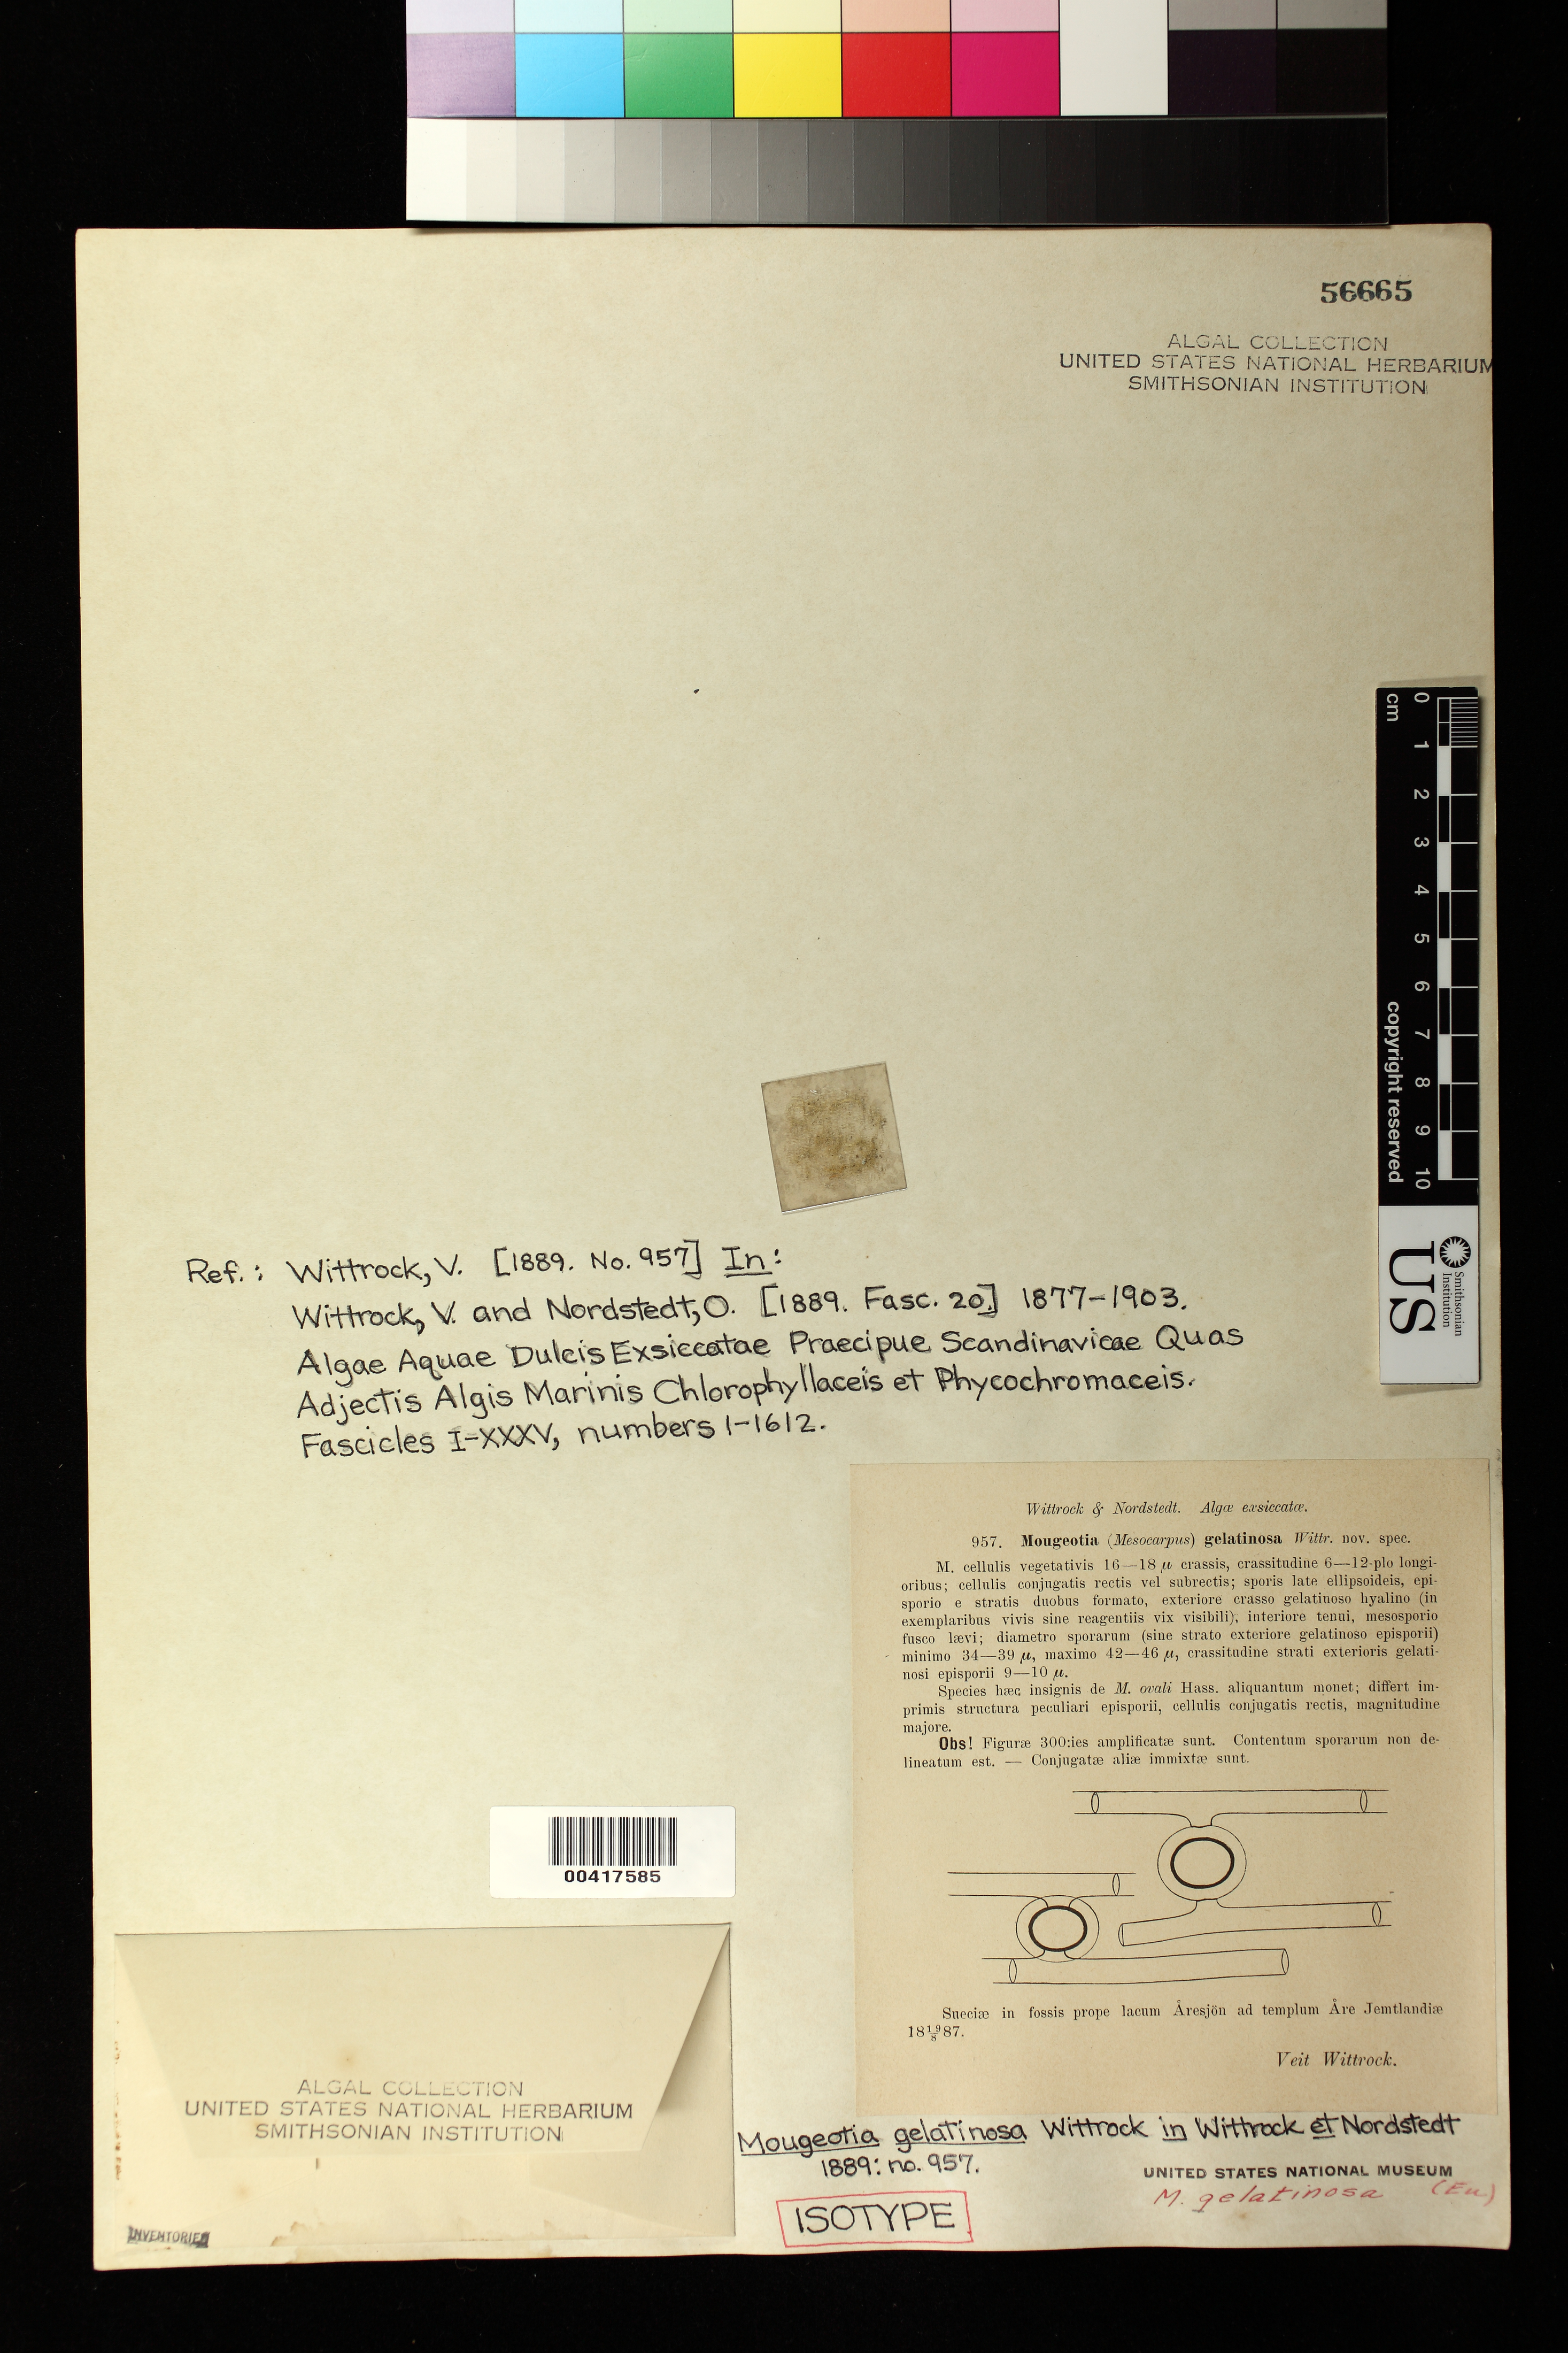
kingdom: Plantae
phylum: Charophyta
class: Zygnematophyceae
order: Zygnematales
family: Zygnemataceae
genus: Mougeotia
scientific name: Mougeotia gelatinosa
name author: Wittr. in Wittr. & Nordstedt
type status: Isotype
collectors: V. B. Wittrock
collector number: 957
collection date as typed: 19 Aug 1887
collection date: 1887-08-19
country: Sweden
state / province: Jamtland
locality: Near Lake Aresjon (lacum Aresjon), Are, Jemtlandiae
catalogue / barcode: US 56665